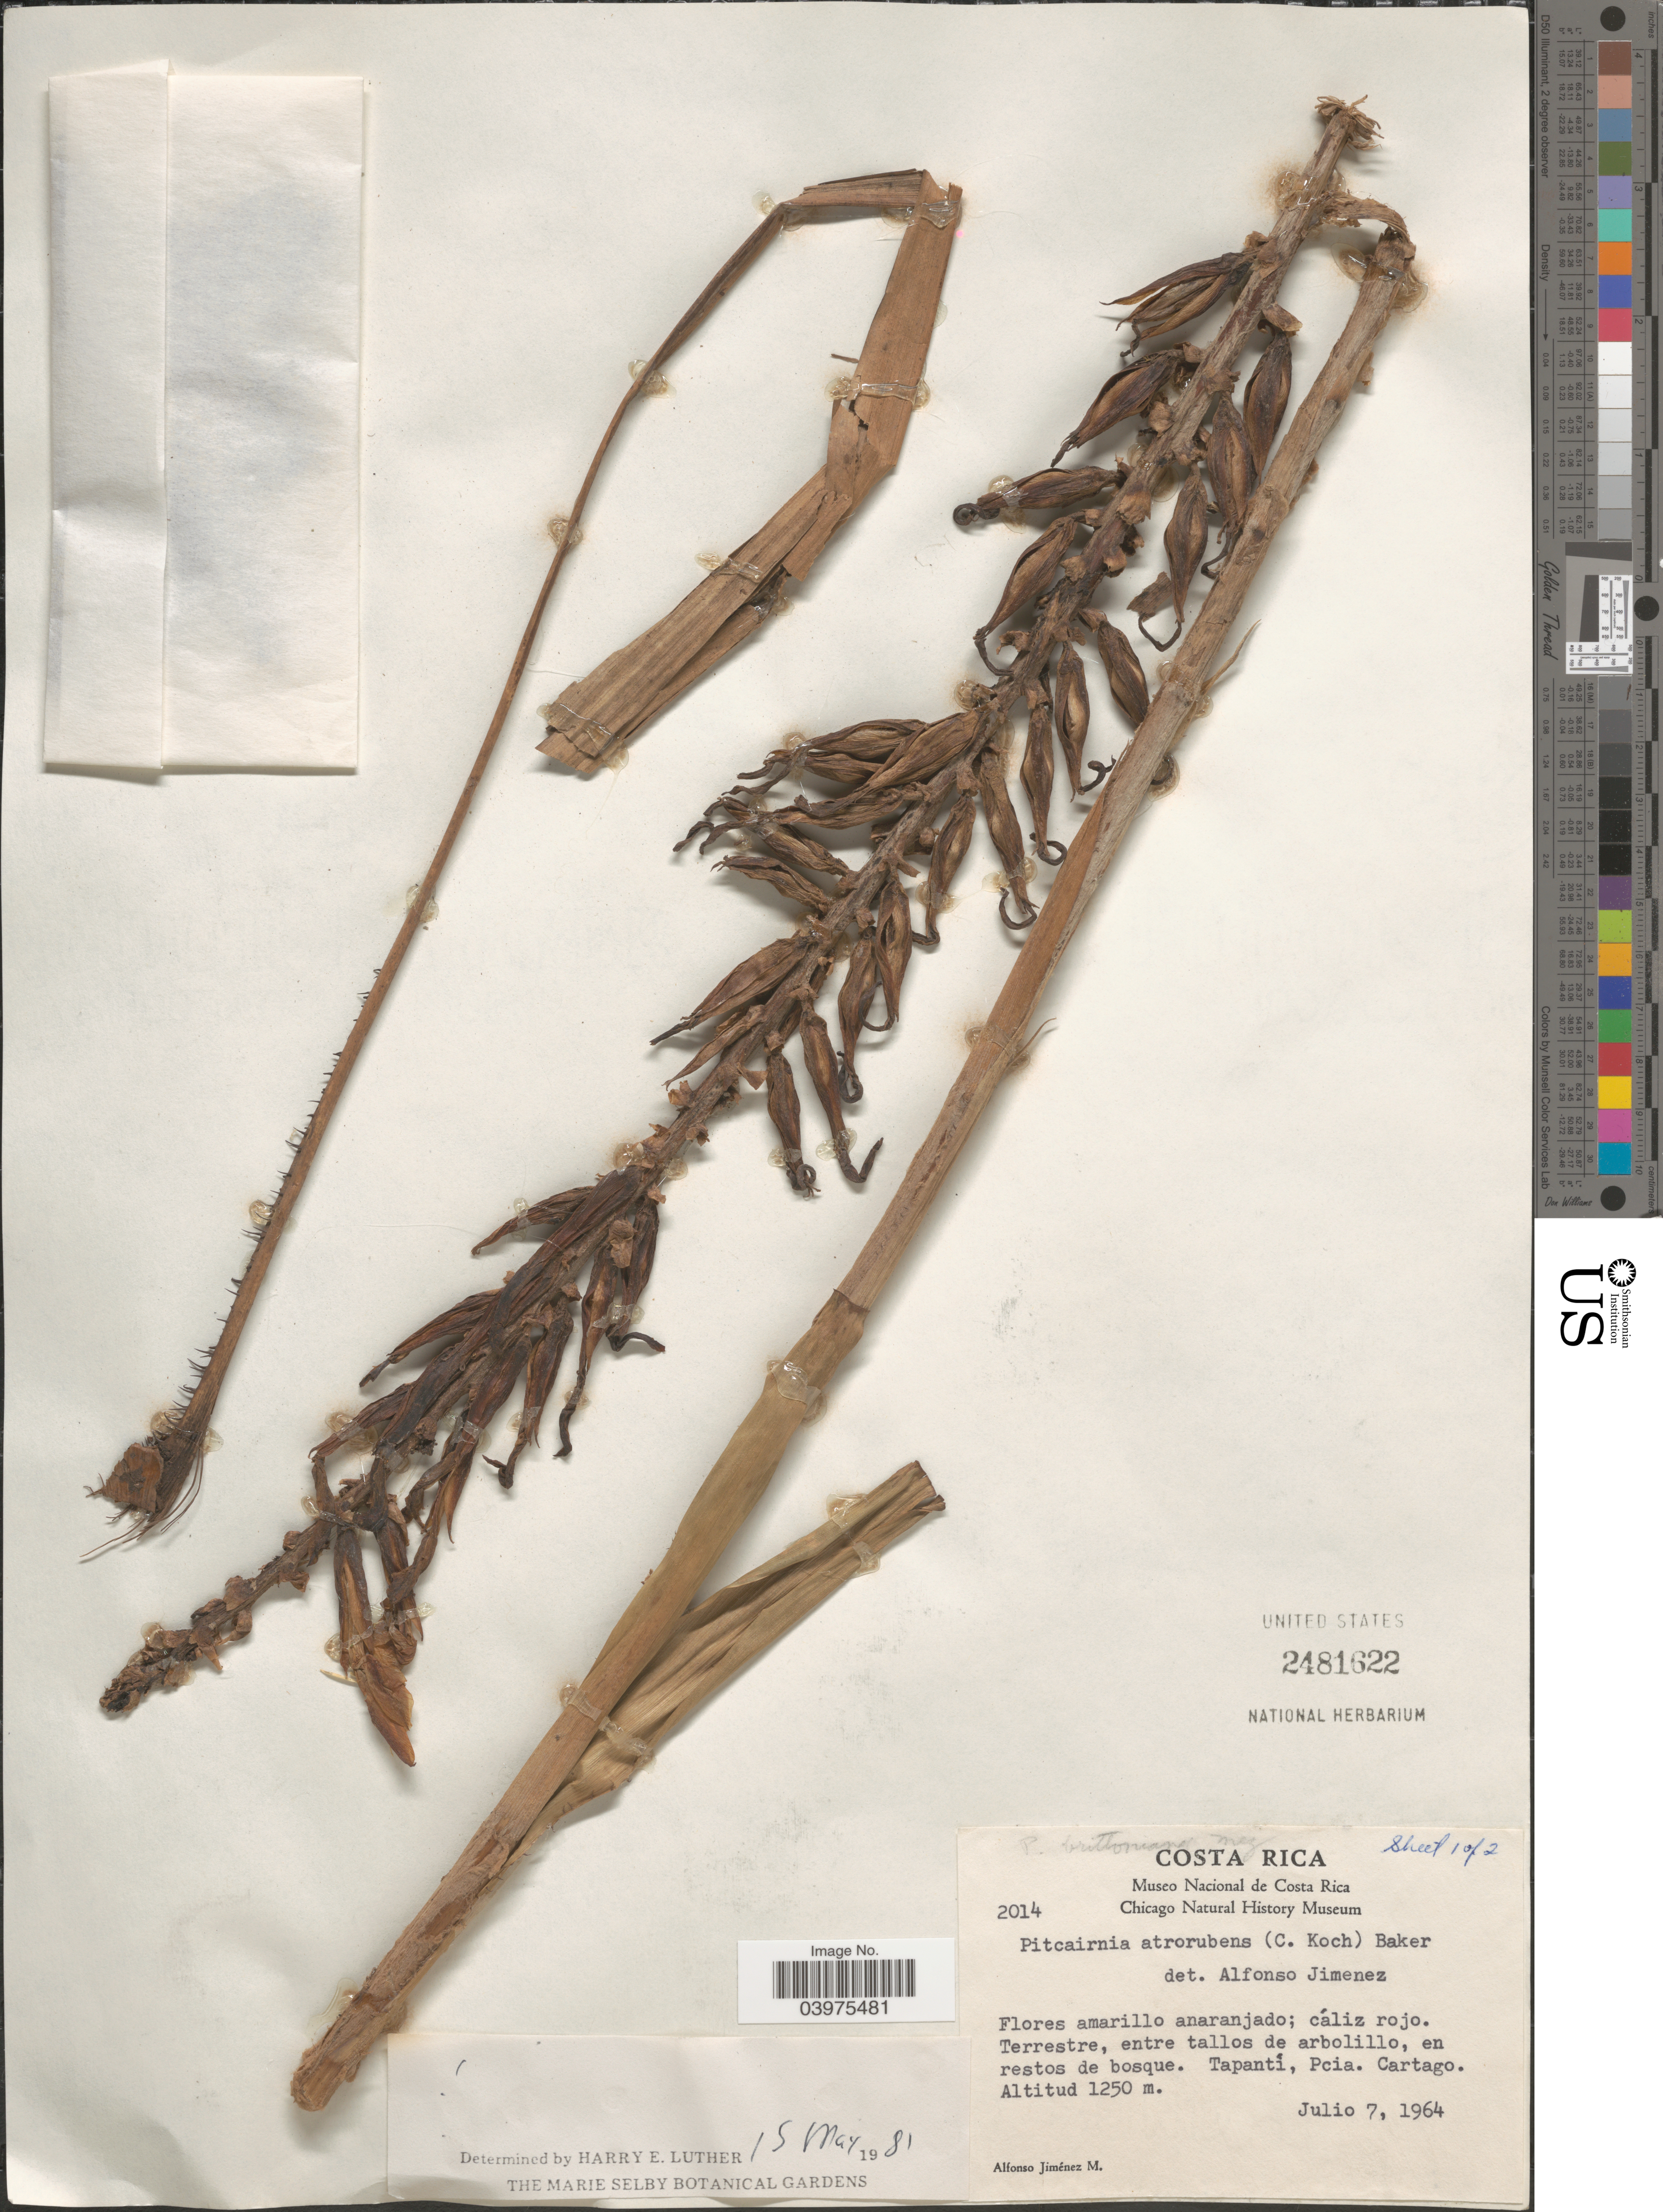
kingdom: Plantae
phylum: Tracheophyta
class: Liliopsida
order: Poales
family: Bromeliaceae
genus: Pitcairnia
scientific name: Pitcairnia brittoniana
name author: Mez in A. DC.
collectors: A. Jimenez M.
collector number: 2014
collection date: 1964-07-07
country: Costa Rica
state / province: Cartago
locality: Terrestre, entre tallos de arbolillo, en restos de bosque. Tapantim Pcia.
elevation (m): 1250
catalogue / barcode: US 2481622